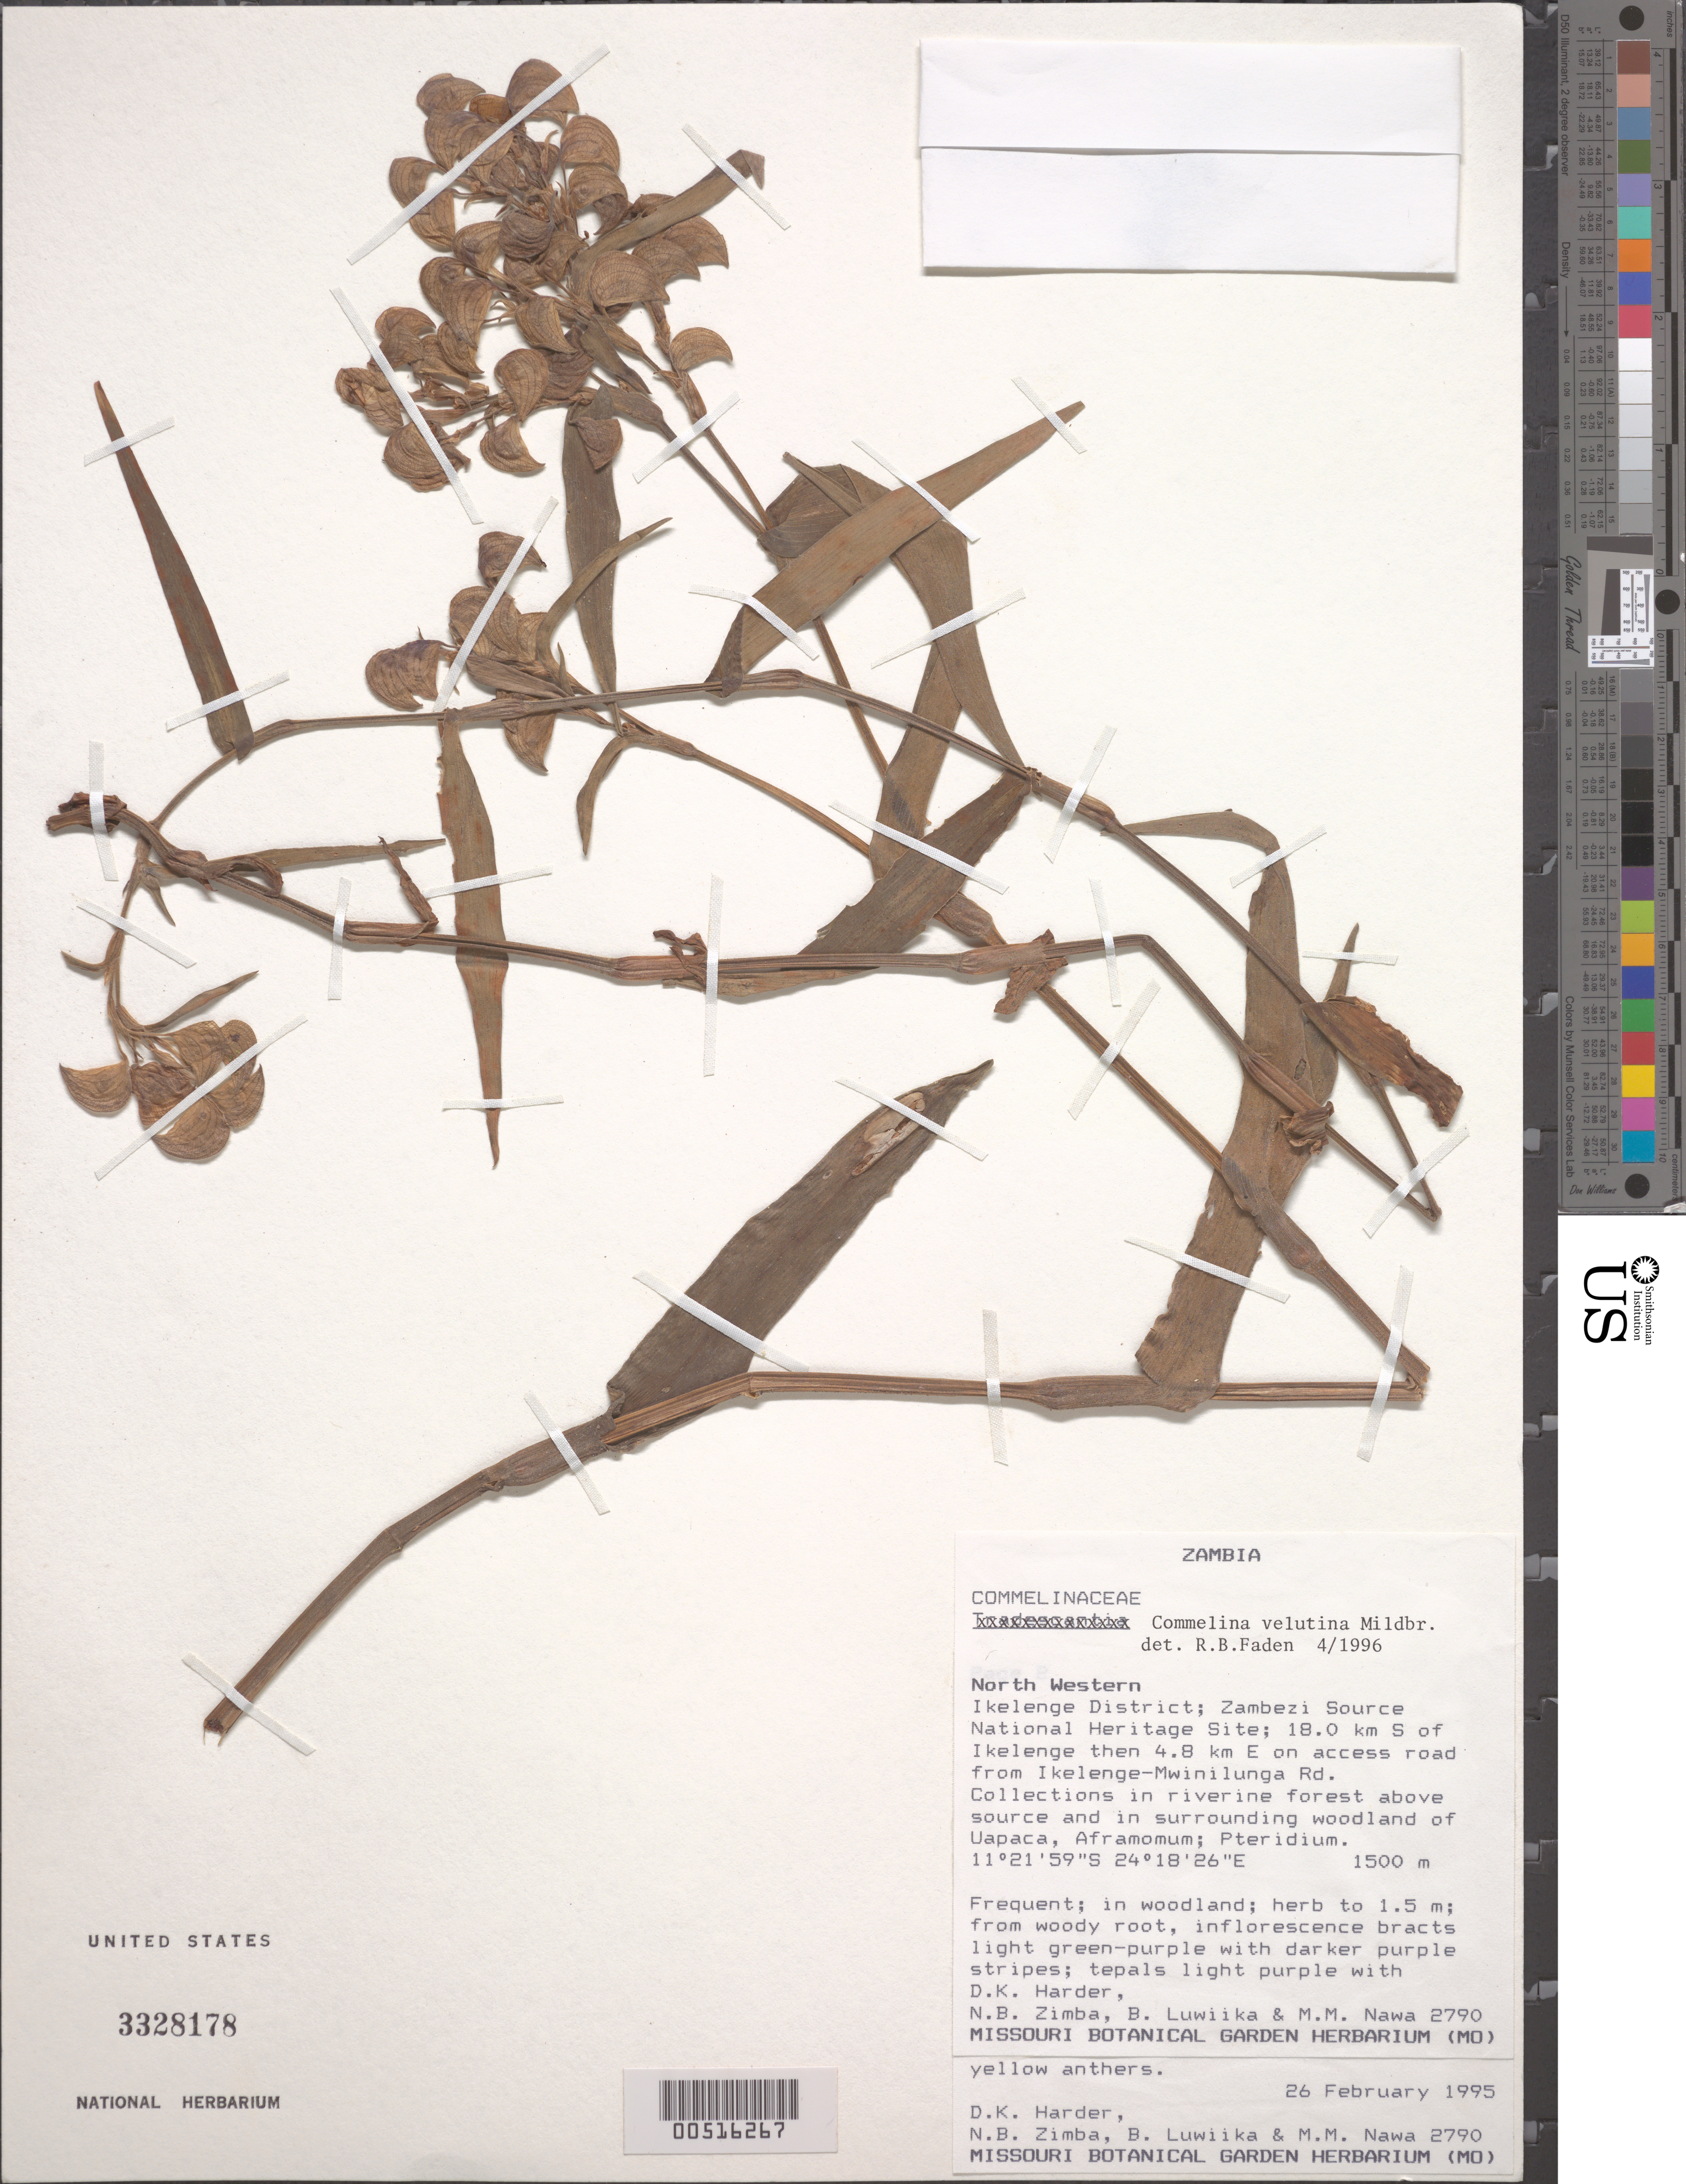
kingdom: Plantae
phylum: Tracheophyta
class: Liliopsida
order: Commelinales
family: Commelinaceae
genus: Commelina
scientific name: Commelina velutina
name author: Mildbr.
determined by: Faden, Robert B., (US), Smithsonian Institution - National Museum of Natural History (UNITED STATES)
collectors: D. Harder, B. Luwiika, N. B. Zimba & M. Nawa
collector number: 2790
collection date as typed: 26 Feb 1995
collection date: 1995-02-26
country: Zambia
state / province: North-Western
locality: Ikelenge dist., zambezi source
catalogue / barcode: US 3328178